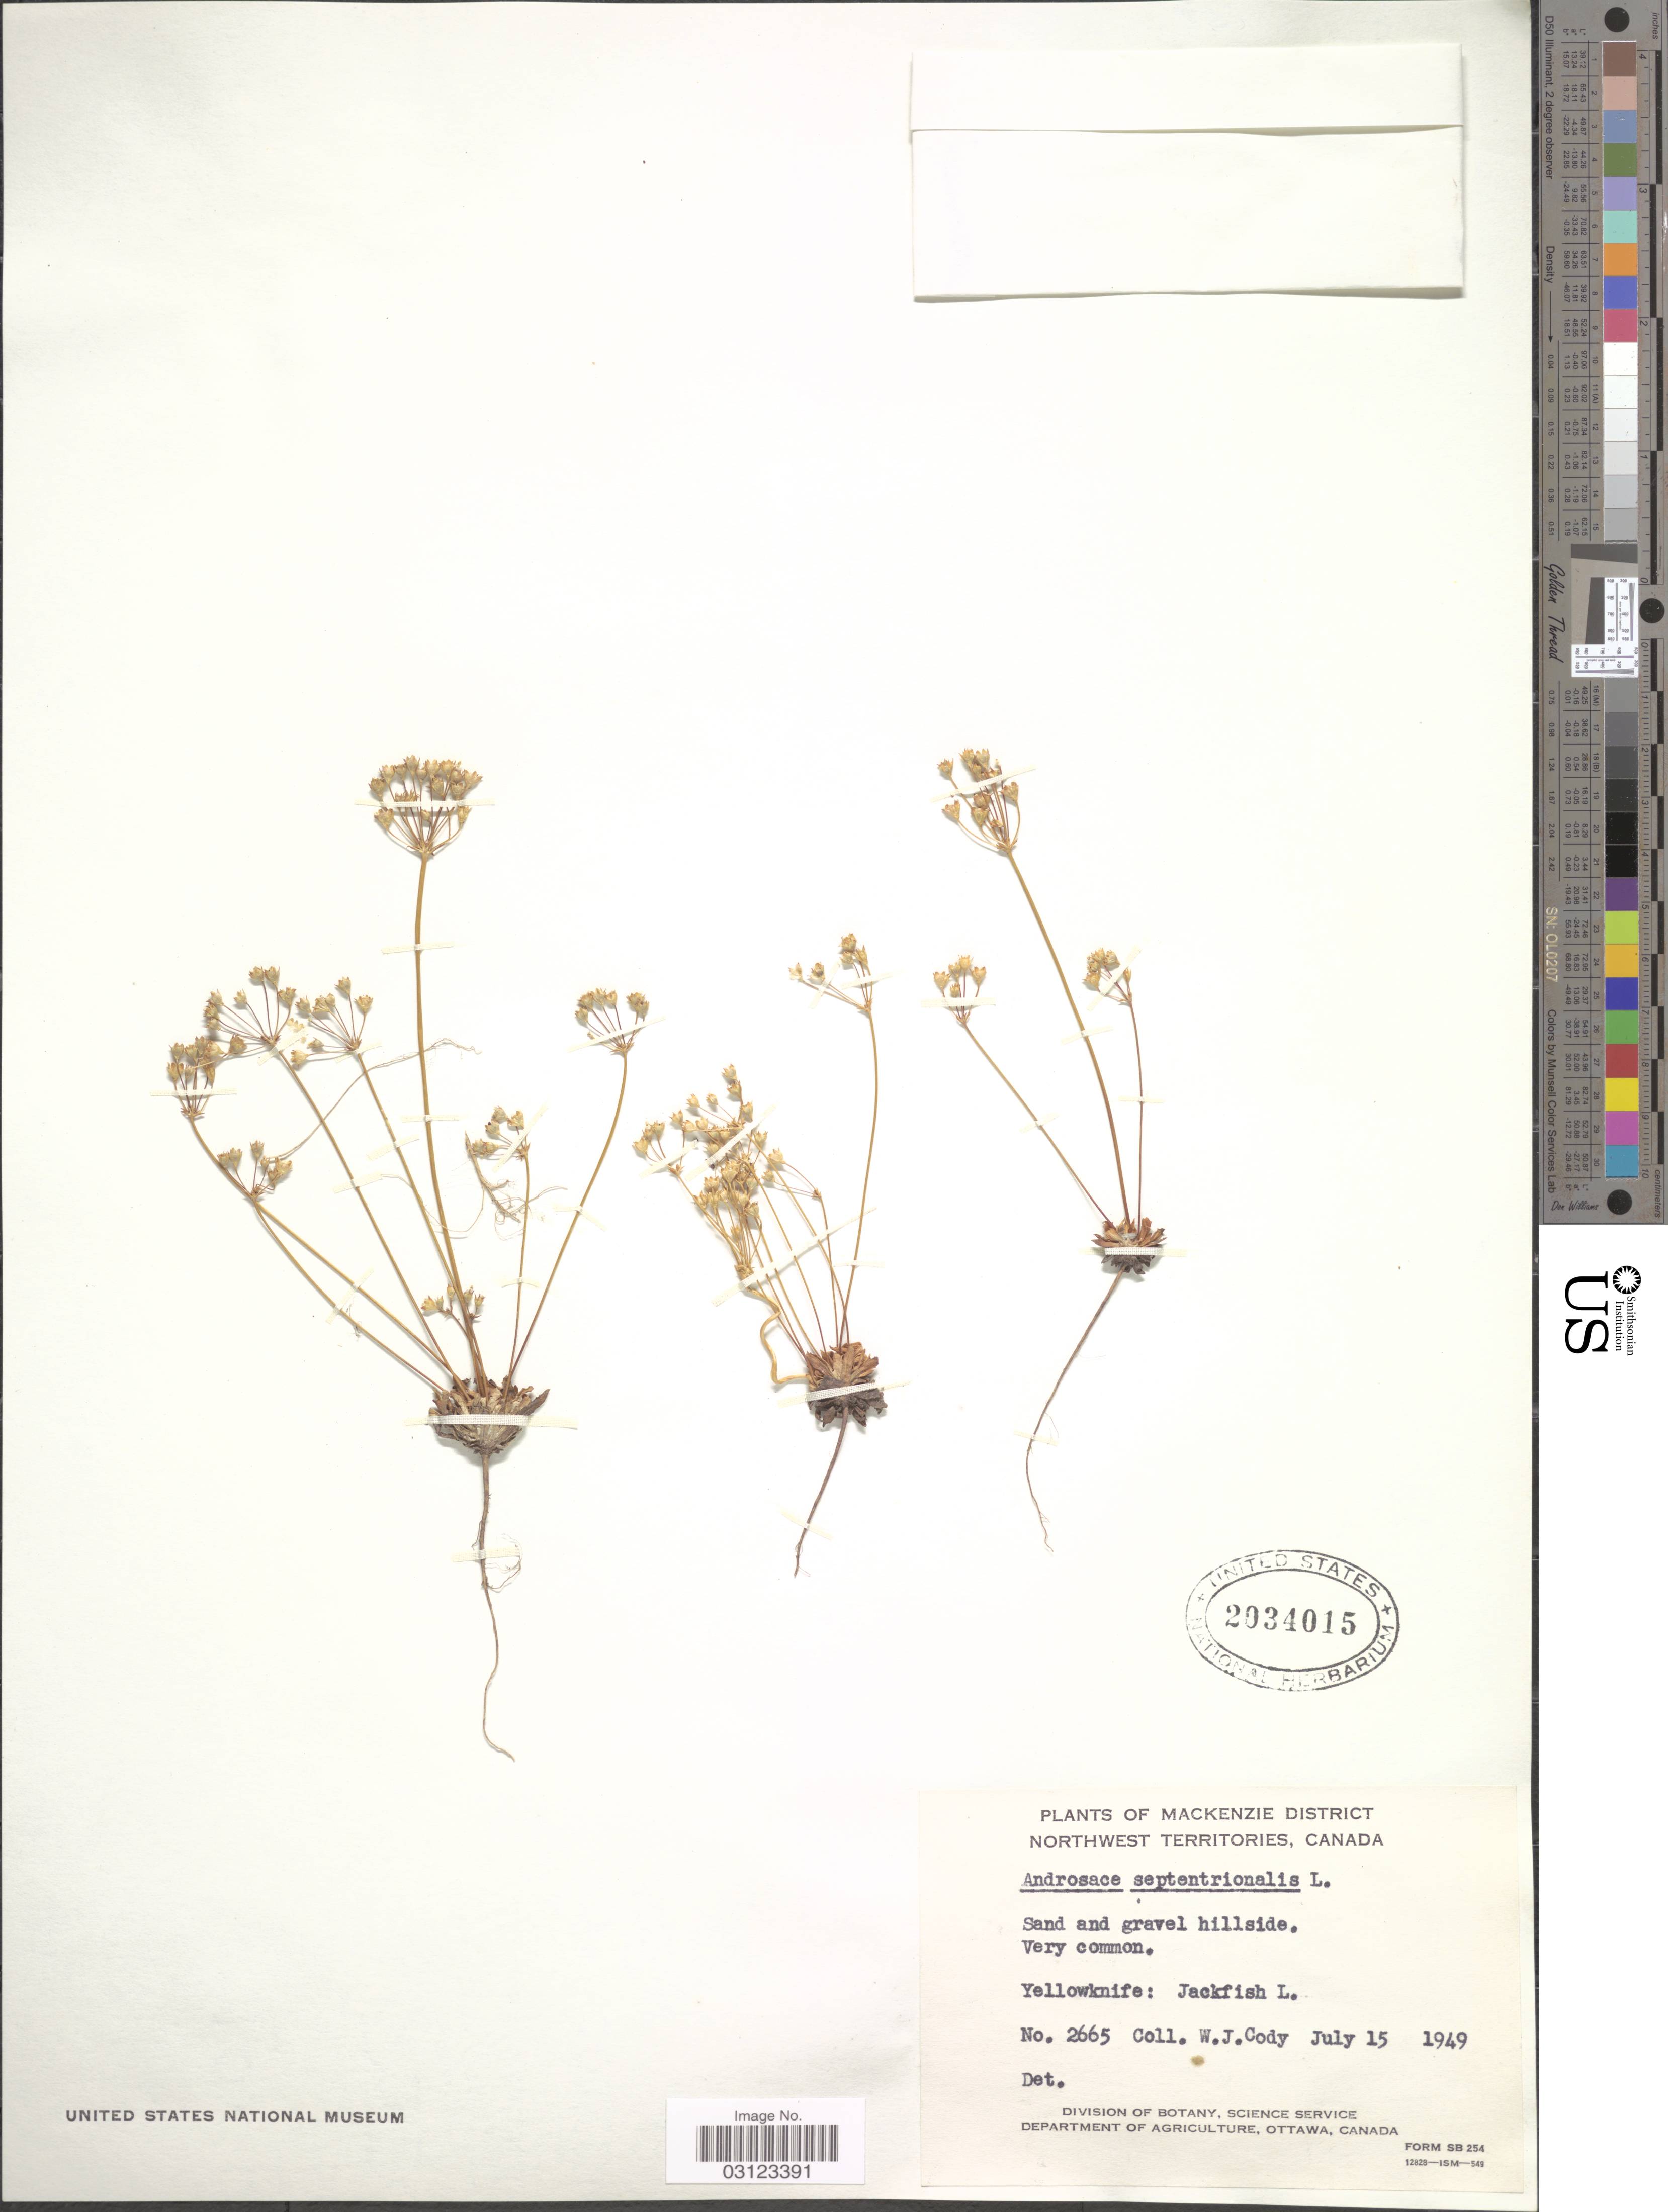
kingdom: Plantae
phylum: Tracheophyta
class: Magnoliopsida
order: Ericales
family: Primulaceae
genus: Androsace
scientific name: Androsace septentrionalis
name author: L.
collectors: W. Cody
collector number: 2665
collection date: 1949-07-15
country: Canada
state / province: Northwest Territories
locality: Mackenzie District. Yellowknife: Jackfish L.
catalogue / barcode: US 2034015